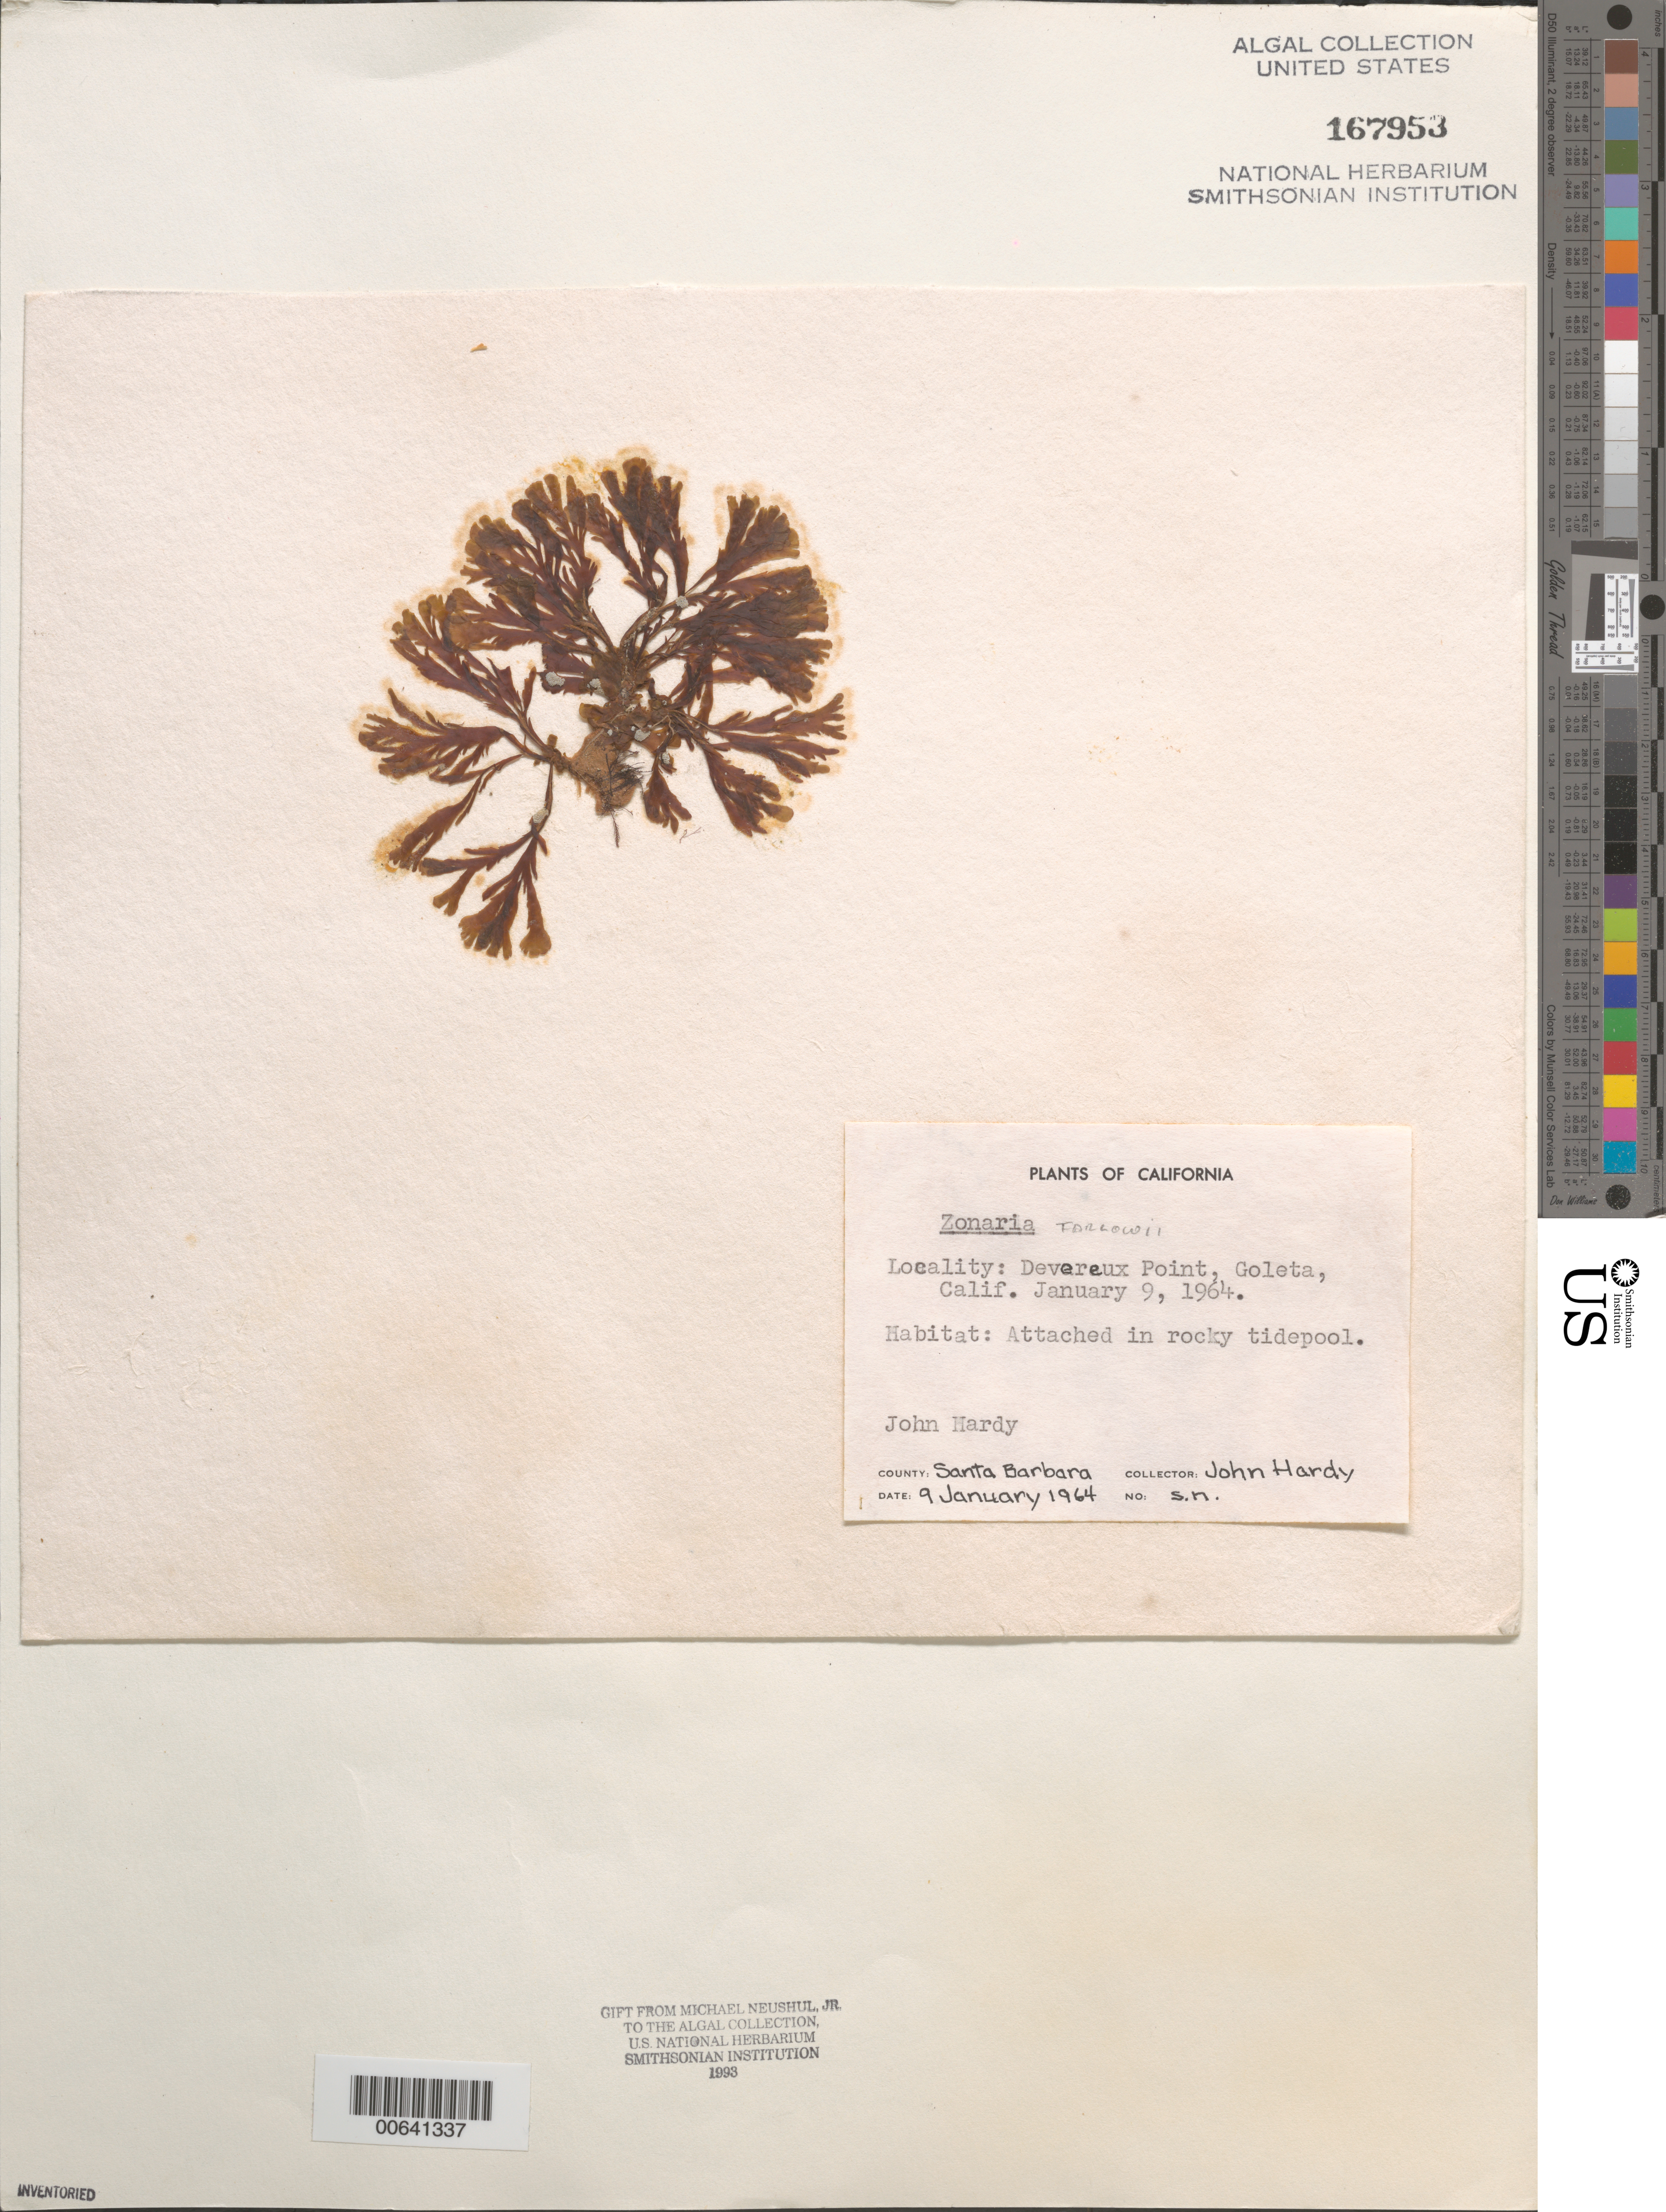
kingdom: Chromista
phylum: Ochrophyta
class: Phaeophyceae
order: Dictyotales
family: Dictyotaceae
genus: Zonaria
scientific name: Zonaria farlowii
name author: Setch. & N.L. Gardner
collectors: J. Hardy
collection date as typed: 09 Jan 1964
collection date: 1964-01-09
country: United States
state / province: California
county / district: Santa Barbara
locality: Devereux Point, Goleta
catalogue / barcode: US 167953